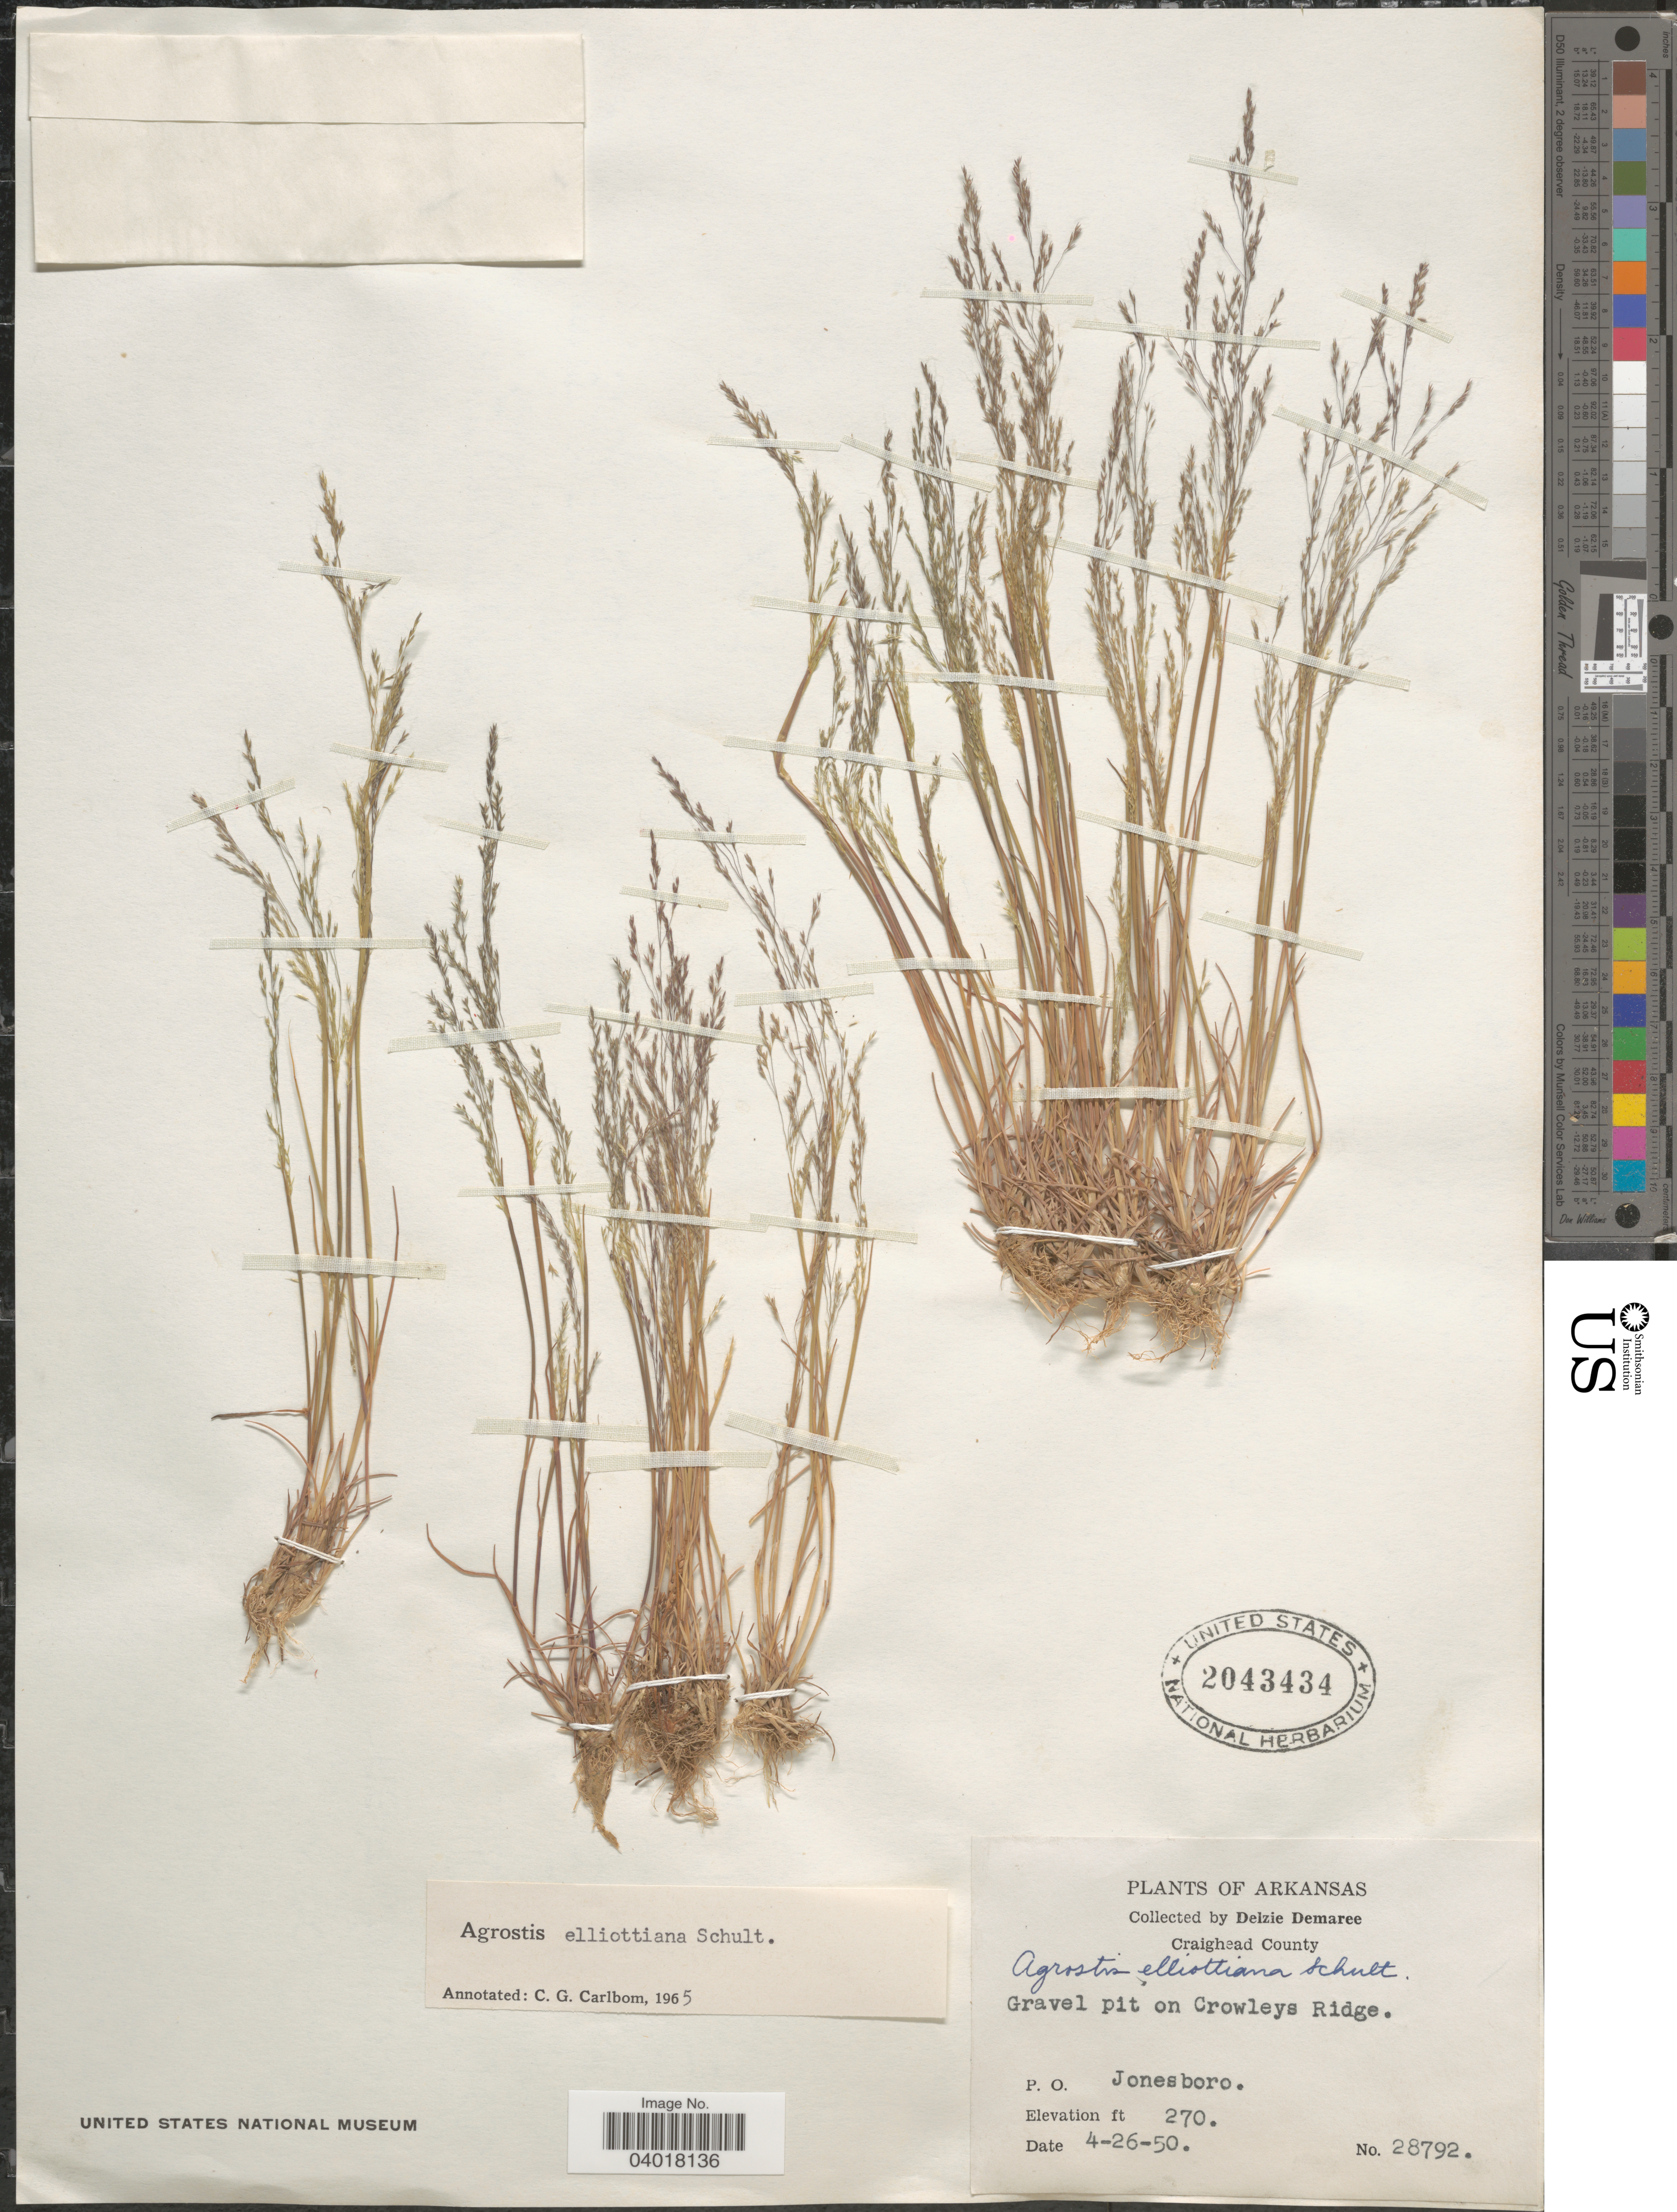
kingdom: Plantae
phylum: Tracheophyta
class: Liliopsida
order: Poales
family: Poaceae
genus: Agrostis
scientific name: Agrostis elliottiana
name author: Schult.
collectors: D. Demaree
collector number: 28792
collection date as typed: Transcribed d/m/y: 26/4/50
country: United States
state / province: Arkansas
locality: Craighead County. Gravel pit on Crowleys Ridge. P. O. Jonesboro.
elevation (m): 82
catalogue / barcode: US 2043434